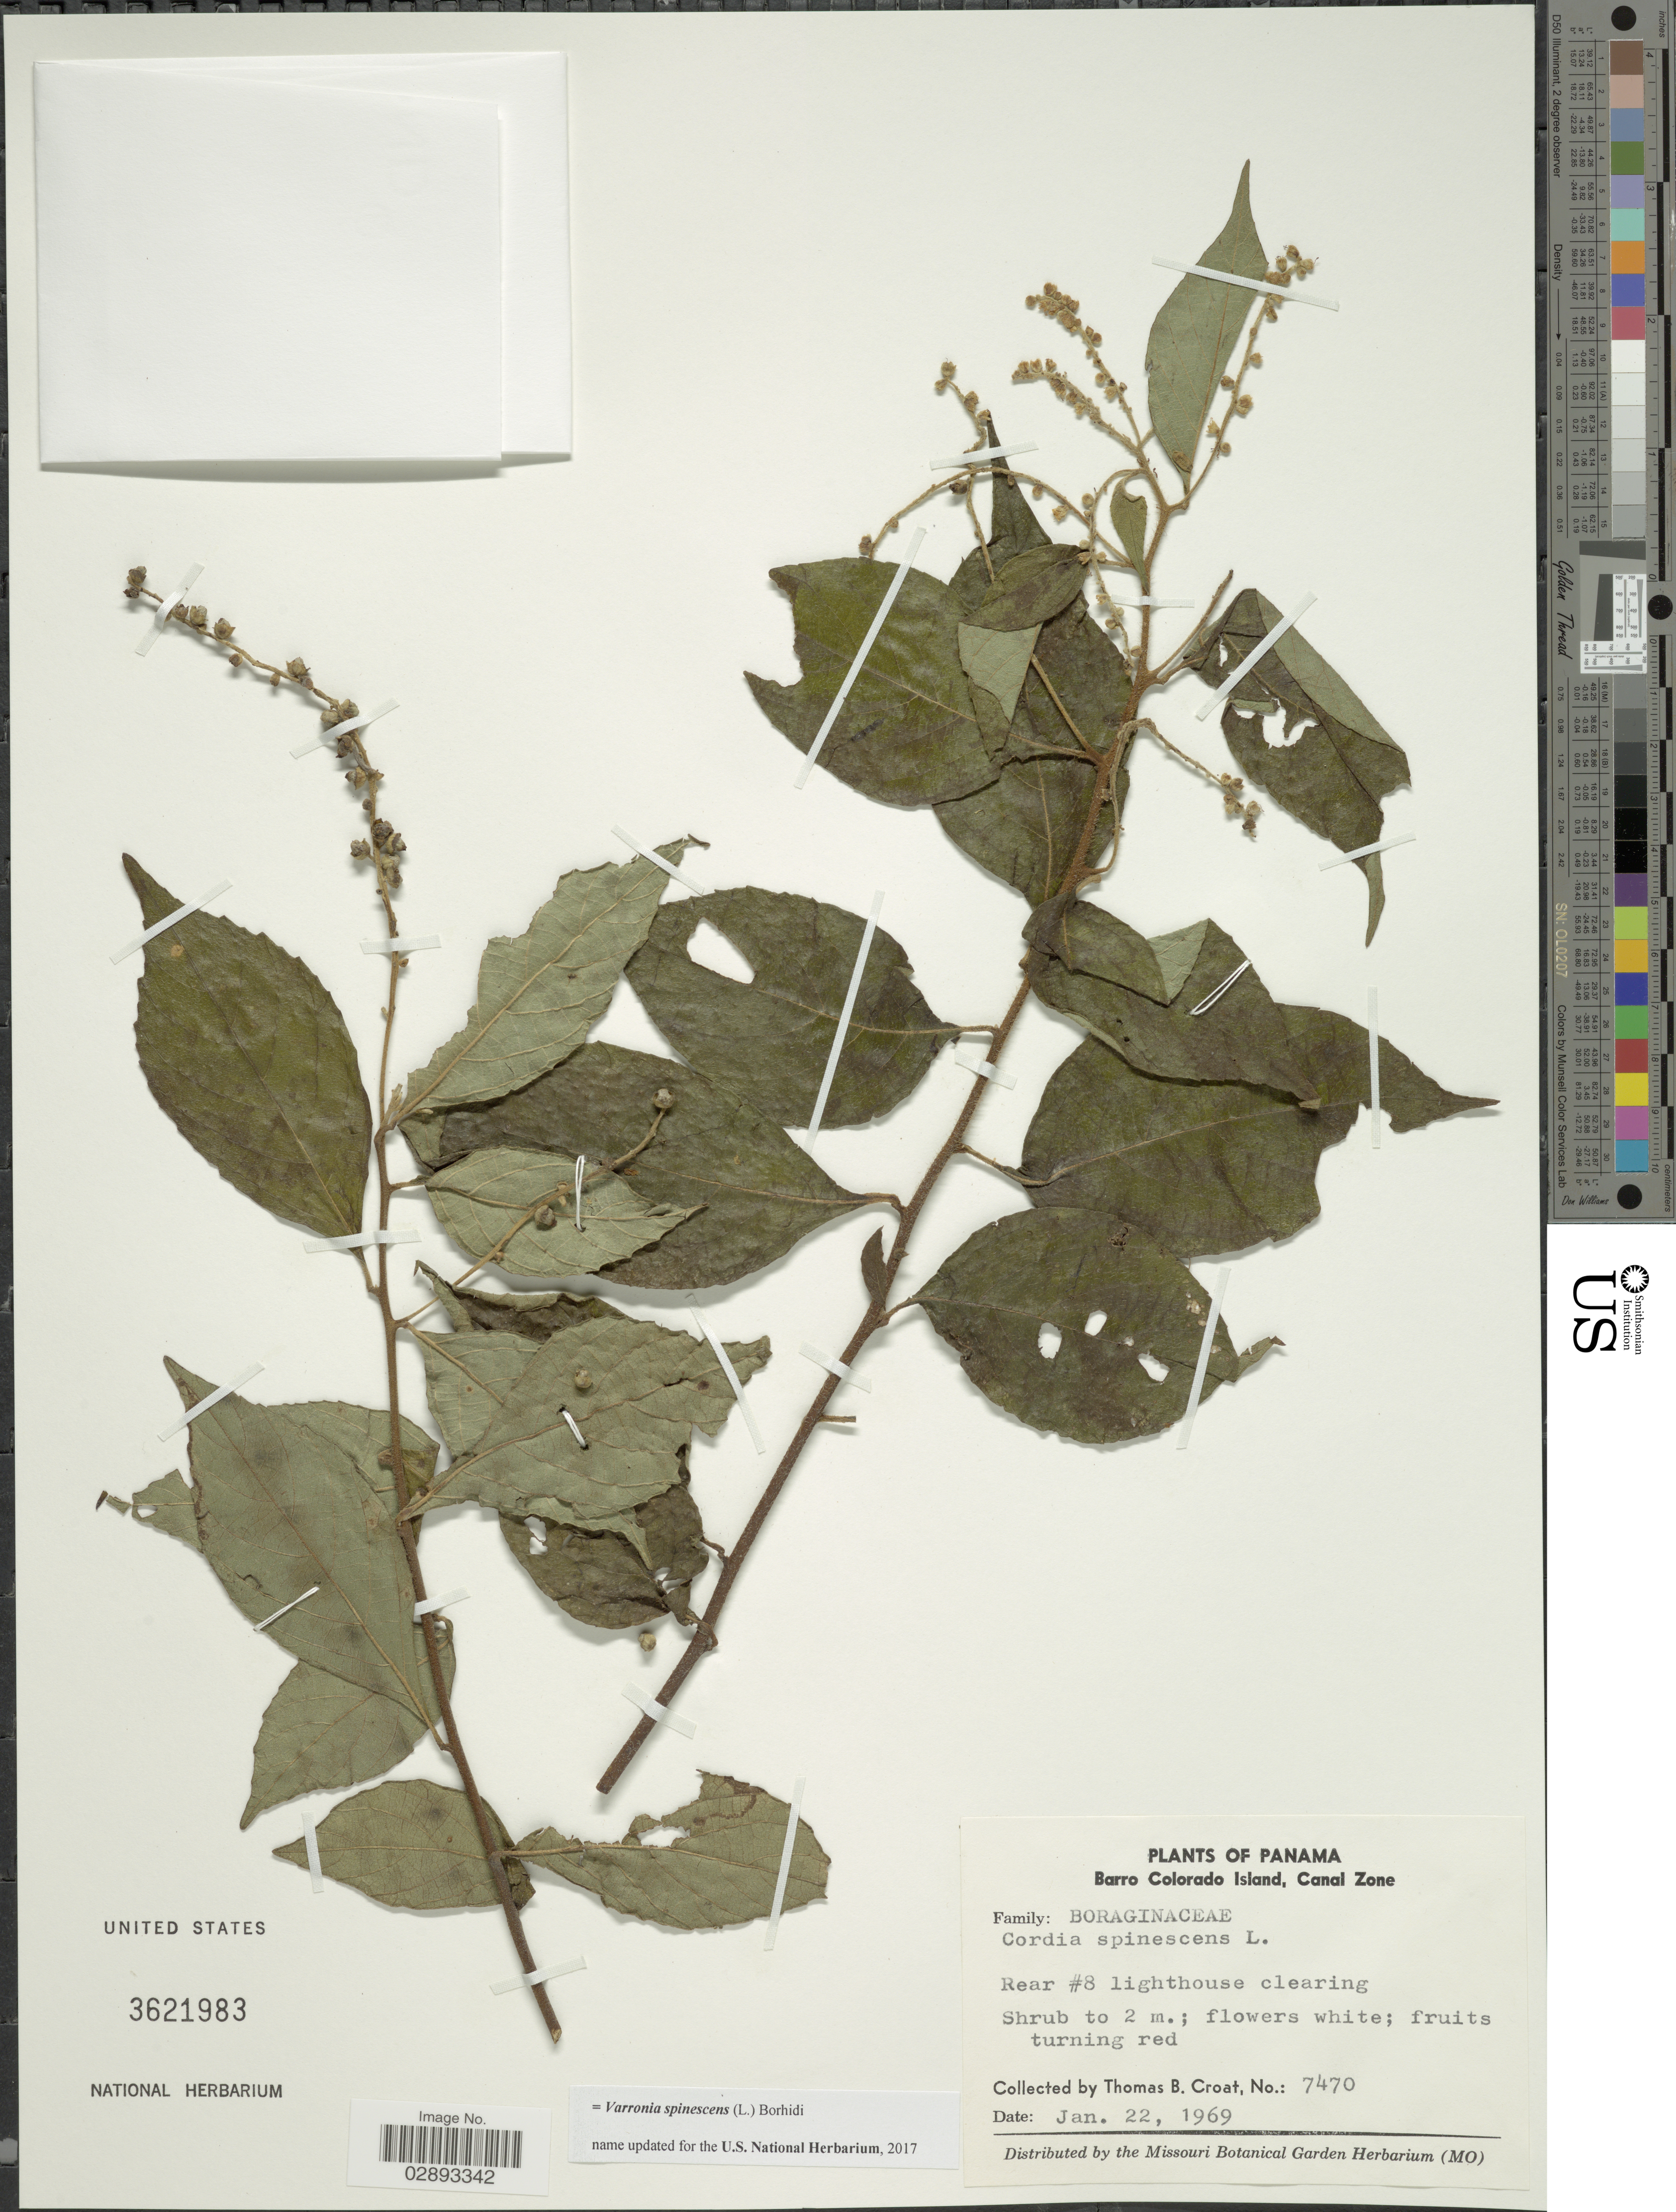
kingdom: Plantae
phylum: Tracheophyta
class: Magnoliopsida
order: Boraginales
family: Cordiaceae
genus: Varronia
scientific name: Varronia spinescens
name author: (L.) Borhidi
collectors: T. B. Croat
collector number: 7470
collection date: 1969-01-22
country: Panama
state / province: Panamá Oeste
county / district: Canal Zone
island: Barro Colorado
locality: Barro Colorado Island, Canal Zone, Rear #8 lighthouse clearing.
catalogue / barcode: US 3621983